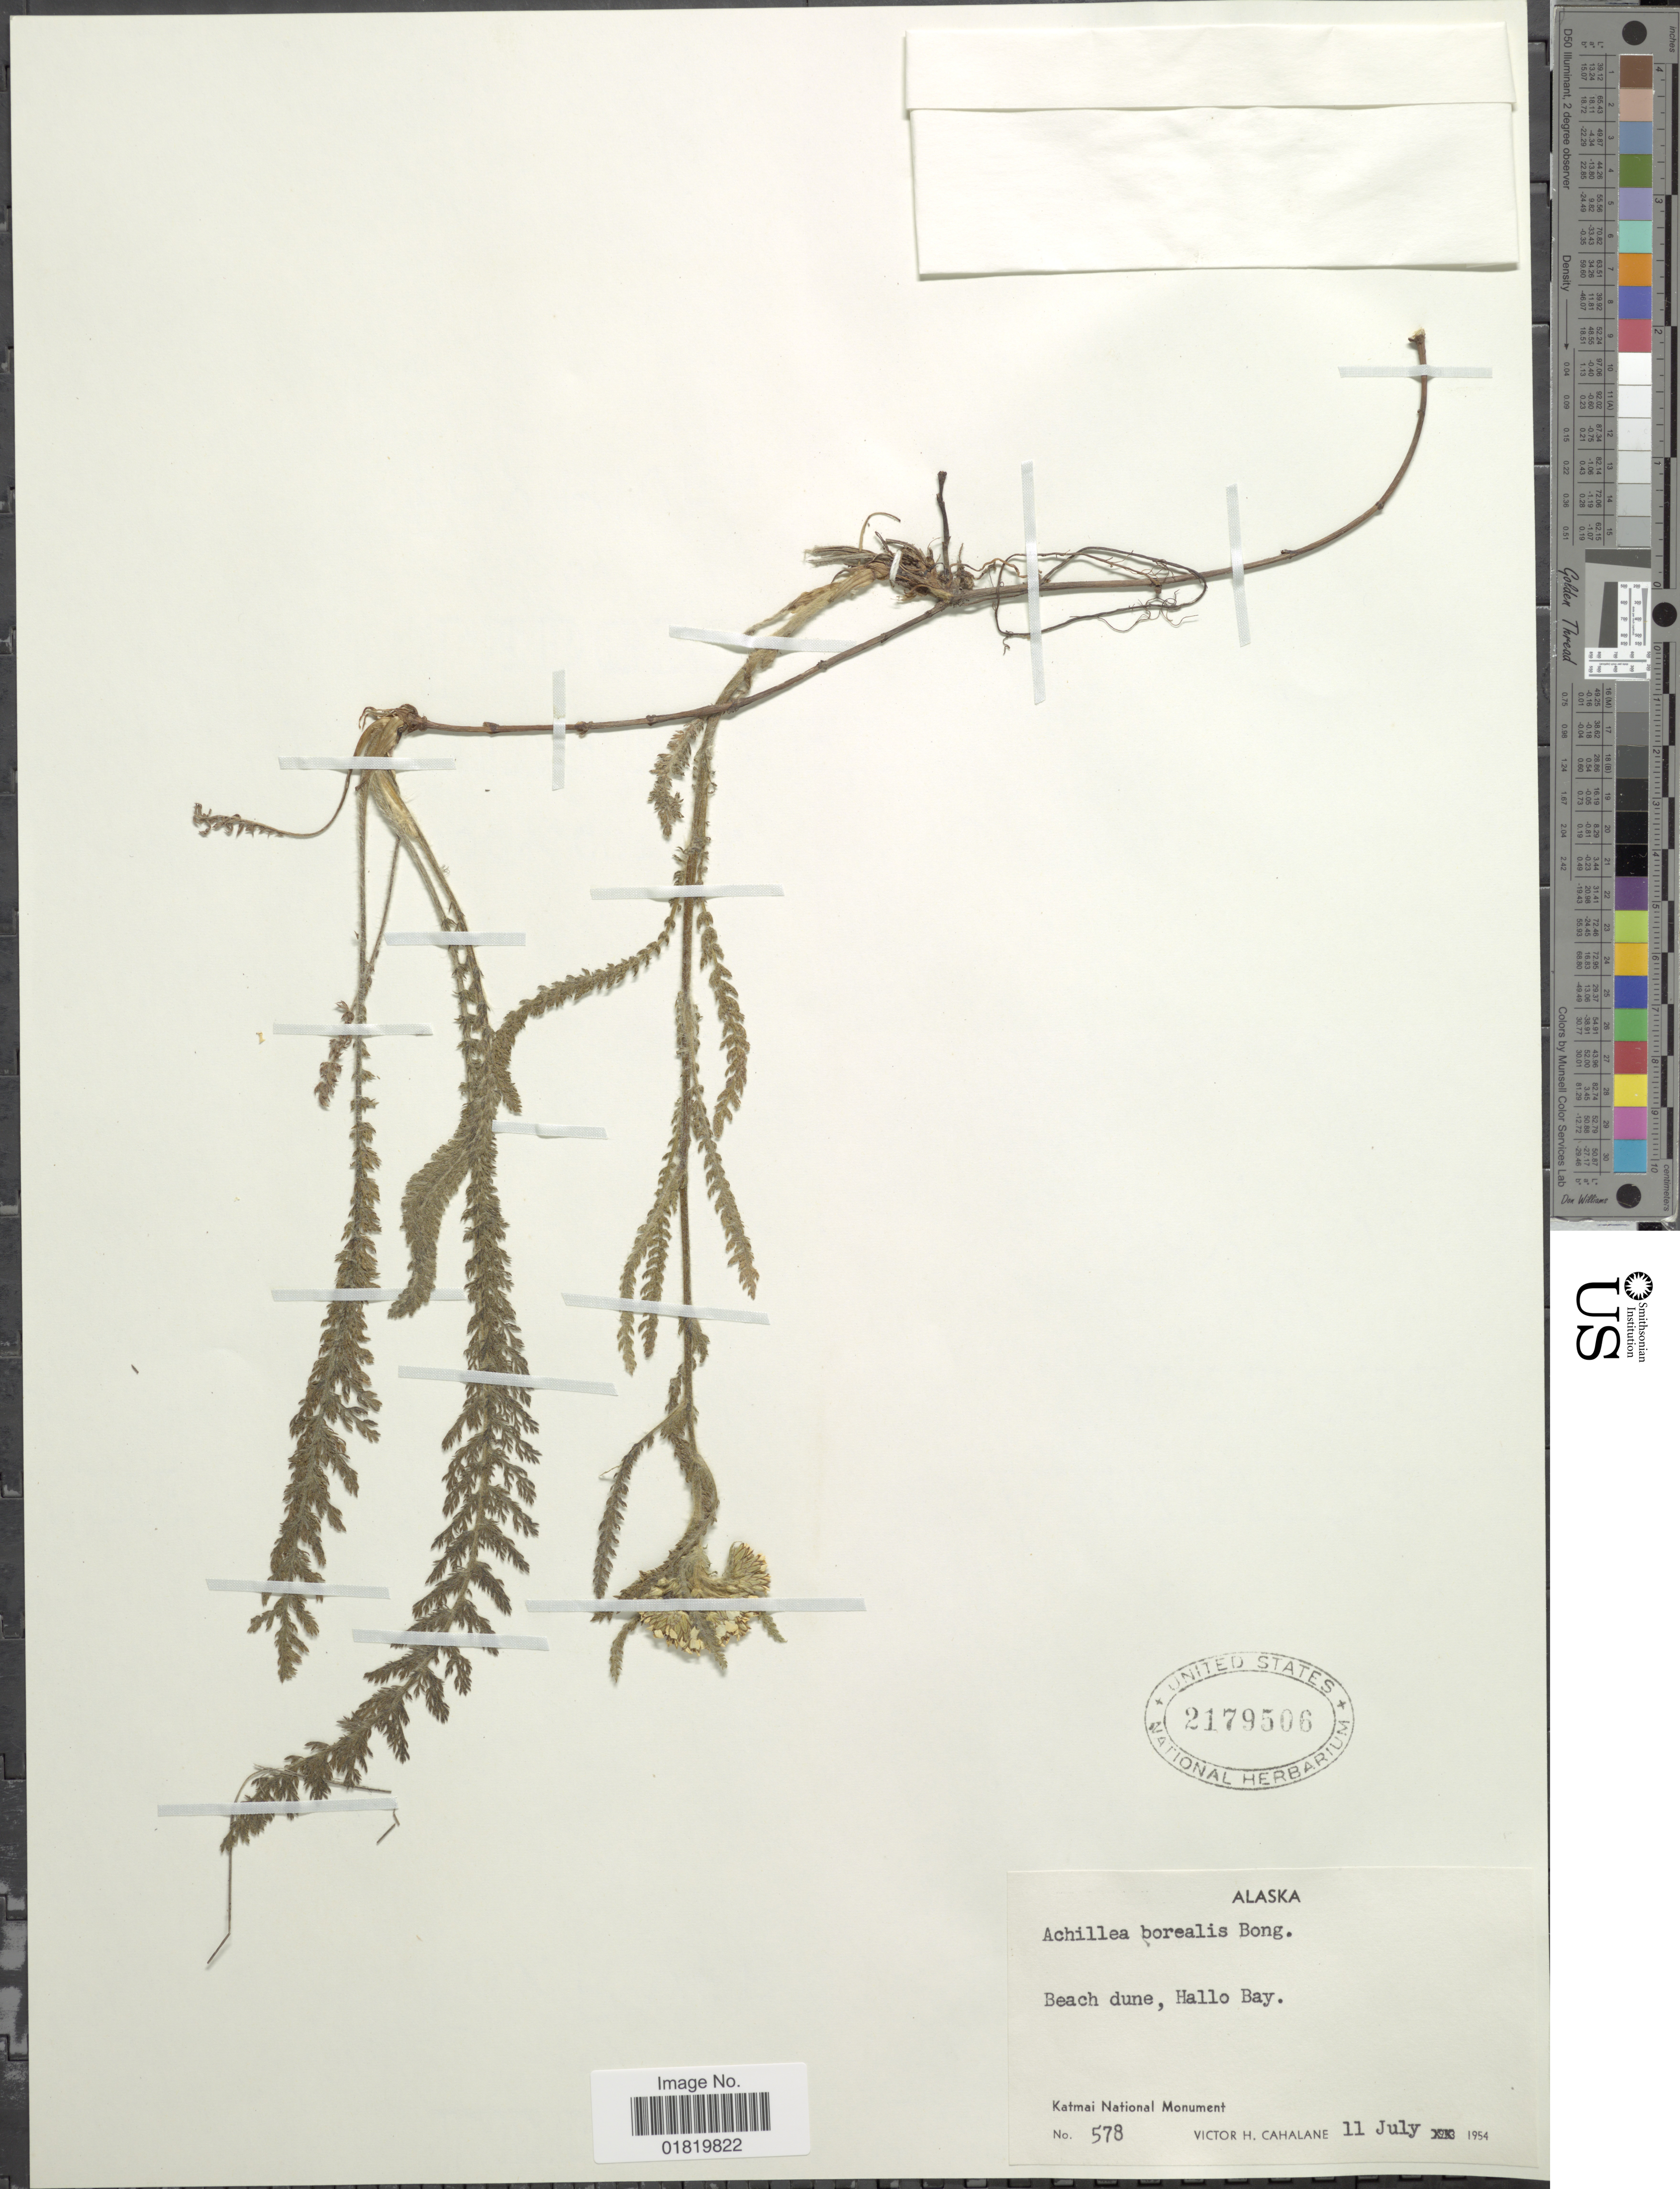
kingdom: Plantae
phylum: Tracheophyta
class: Magnoliopsida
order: Asterales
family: Asteraceae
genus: Achillea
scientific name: Achillea borealis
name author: Bong.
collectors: V. Cahalane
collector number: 578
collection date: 1954-07-11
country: United States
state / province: Alaska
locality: Beach dune, Hallo Bay. Katmai National Monument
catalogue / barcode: US 2179506